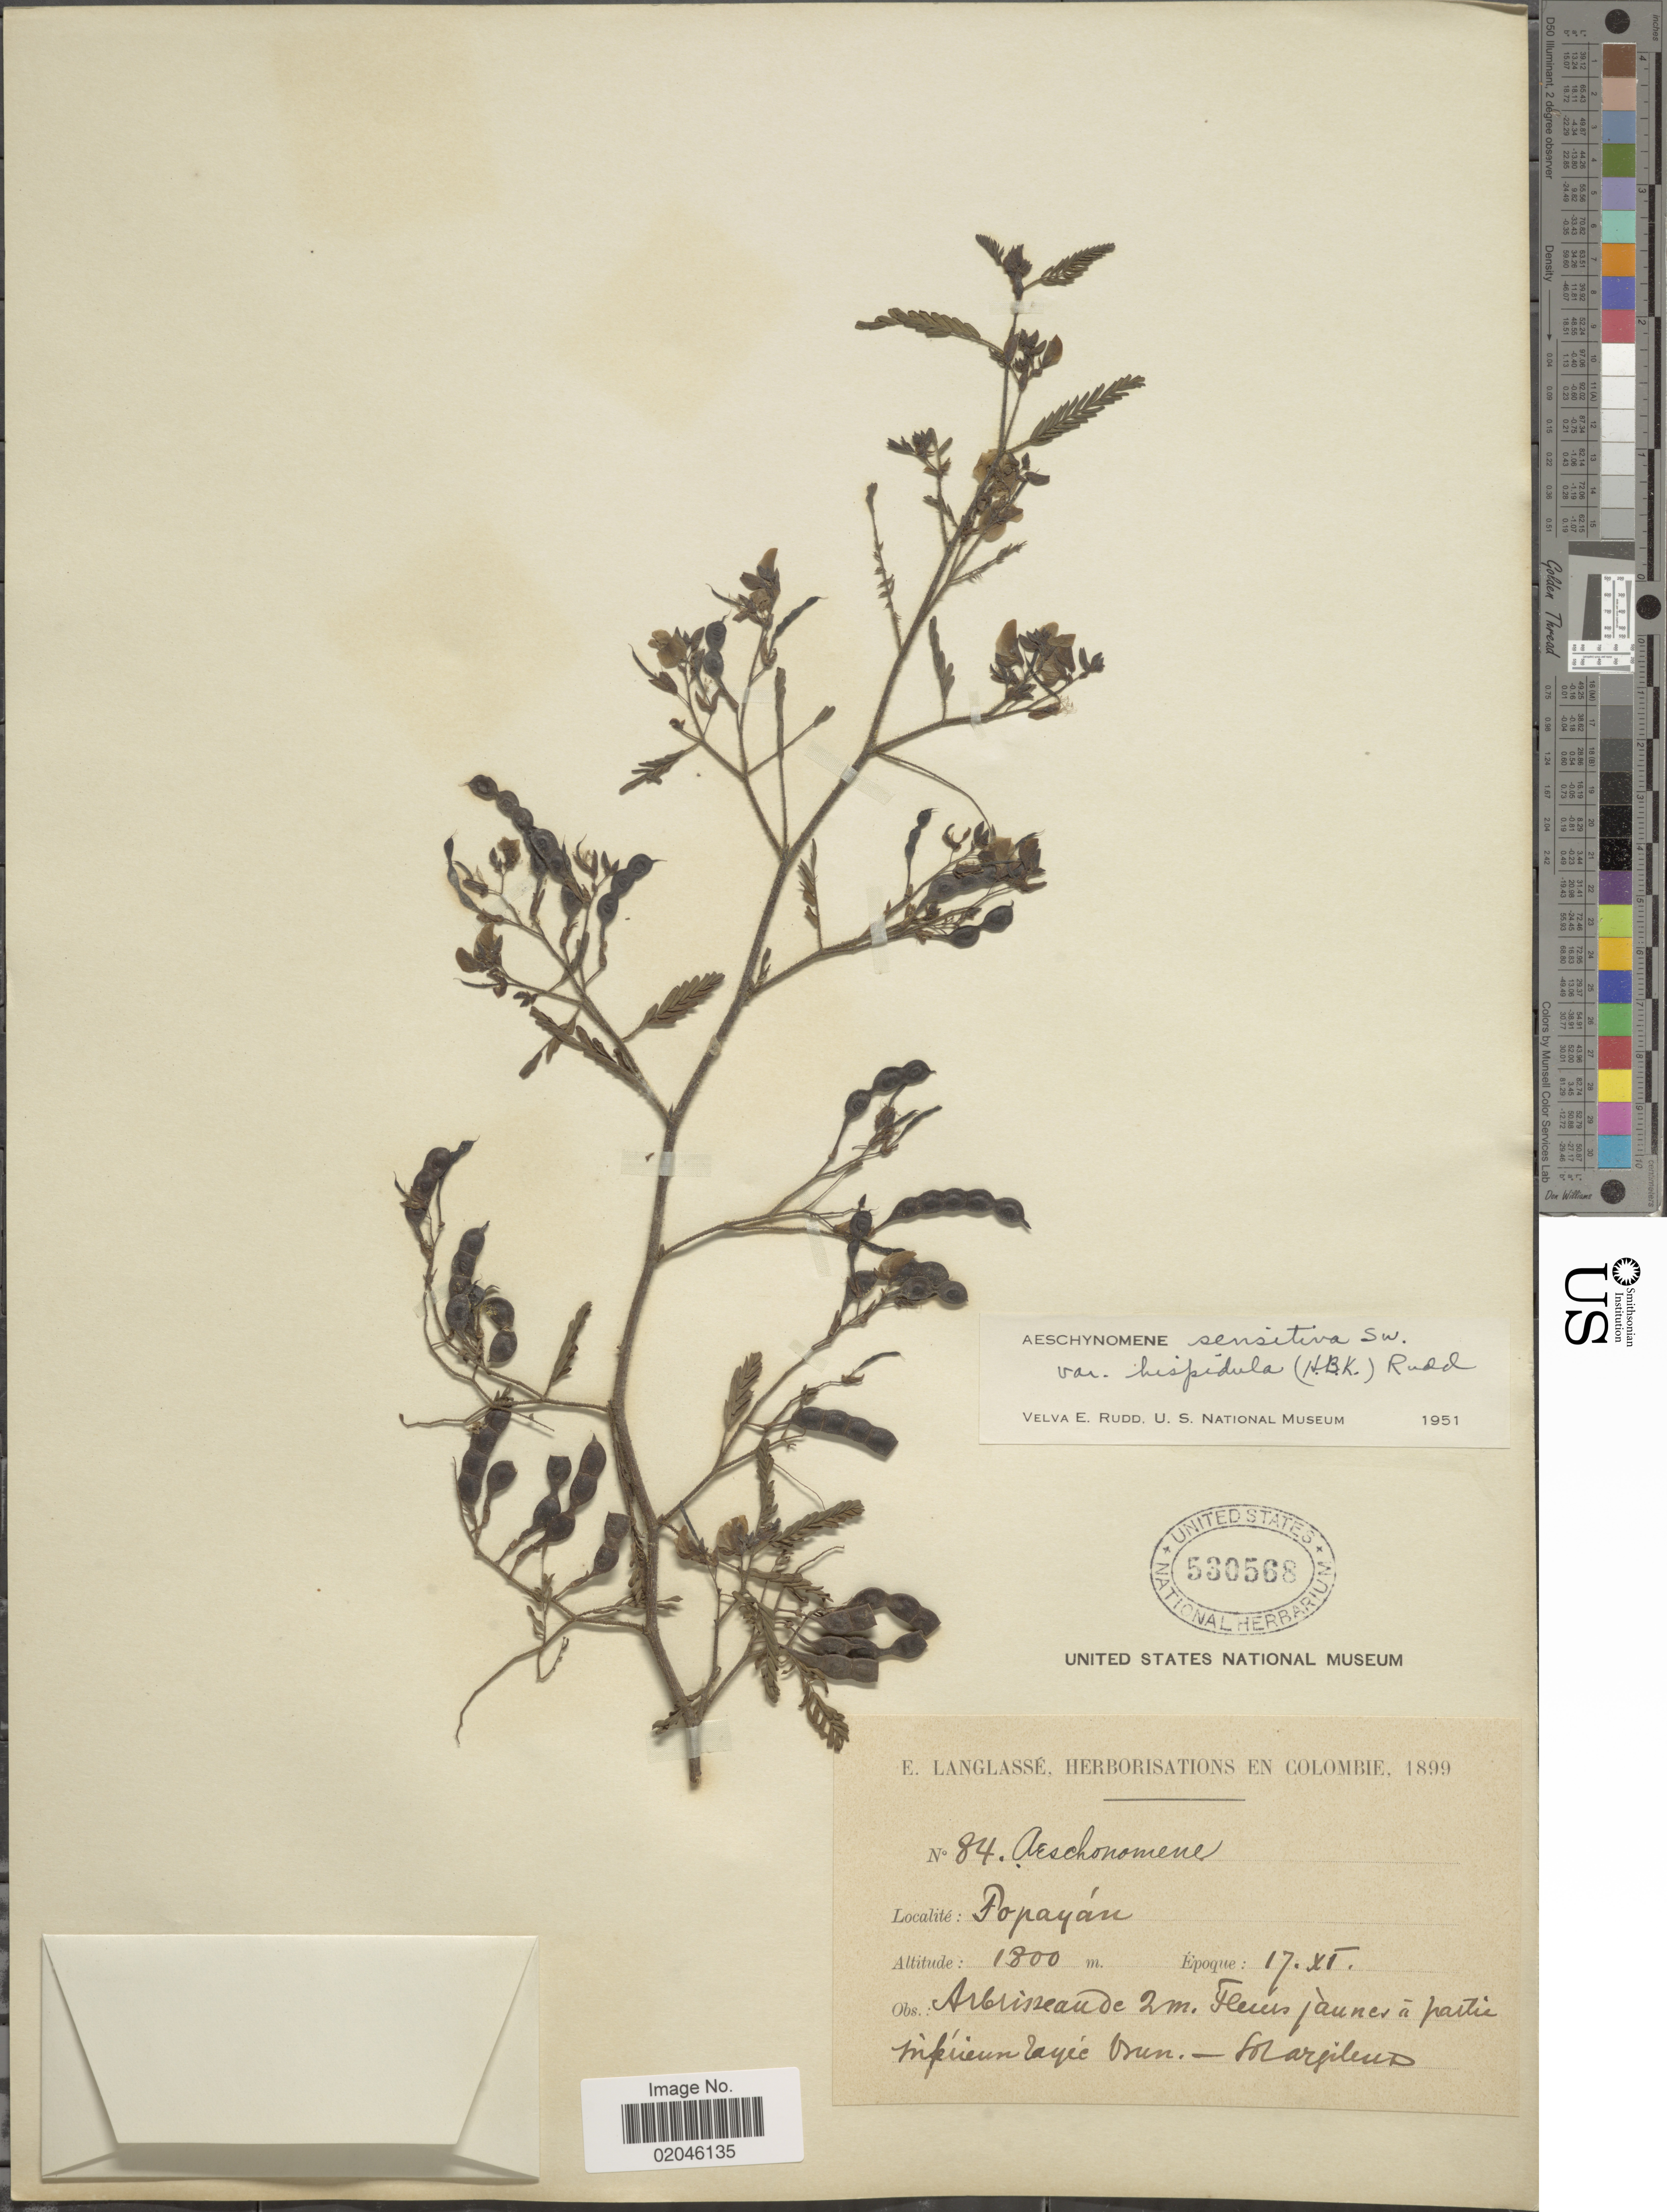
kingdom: Plantae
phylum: Tracheophyta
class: Magnoliopsida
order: Fabales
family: Fabaceae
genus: Aeschynomene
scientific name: Aeschynomene sensitiva var. hispidula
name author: Rudd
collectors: E. Langlassé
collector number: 84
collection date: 1899-11-17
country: Colombia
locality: Herborisations en Colombie, Popayan.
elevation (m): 1800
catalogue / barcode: US 530568